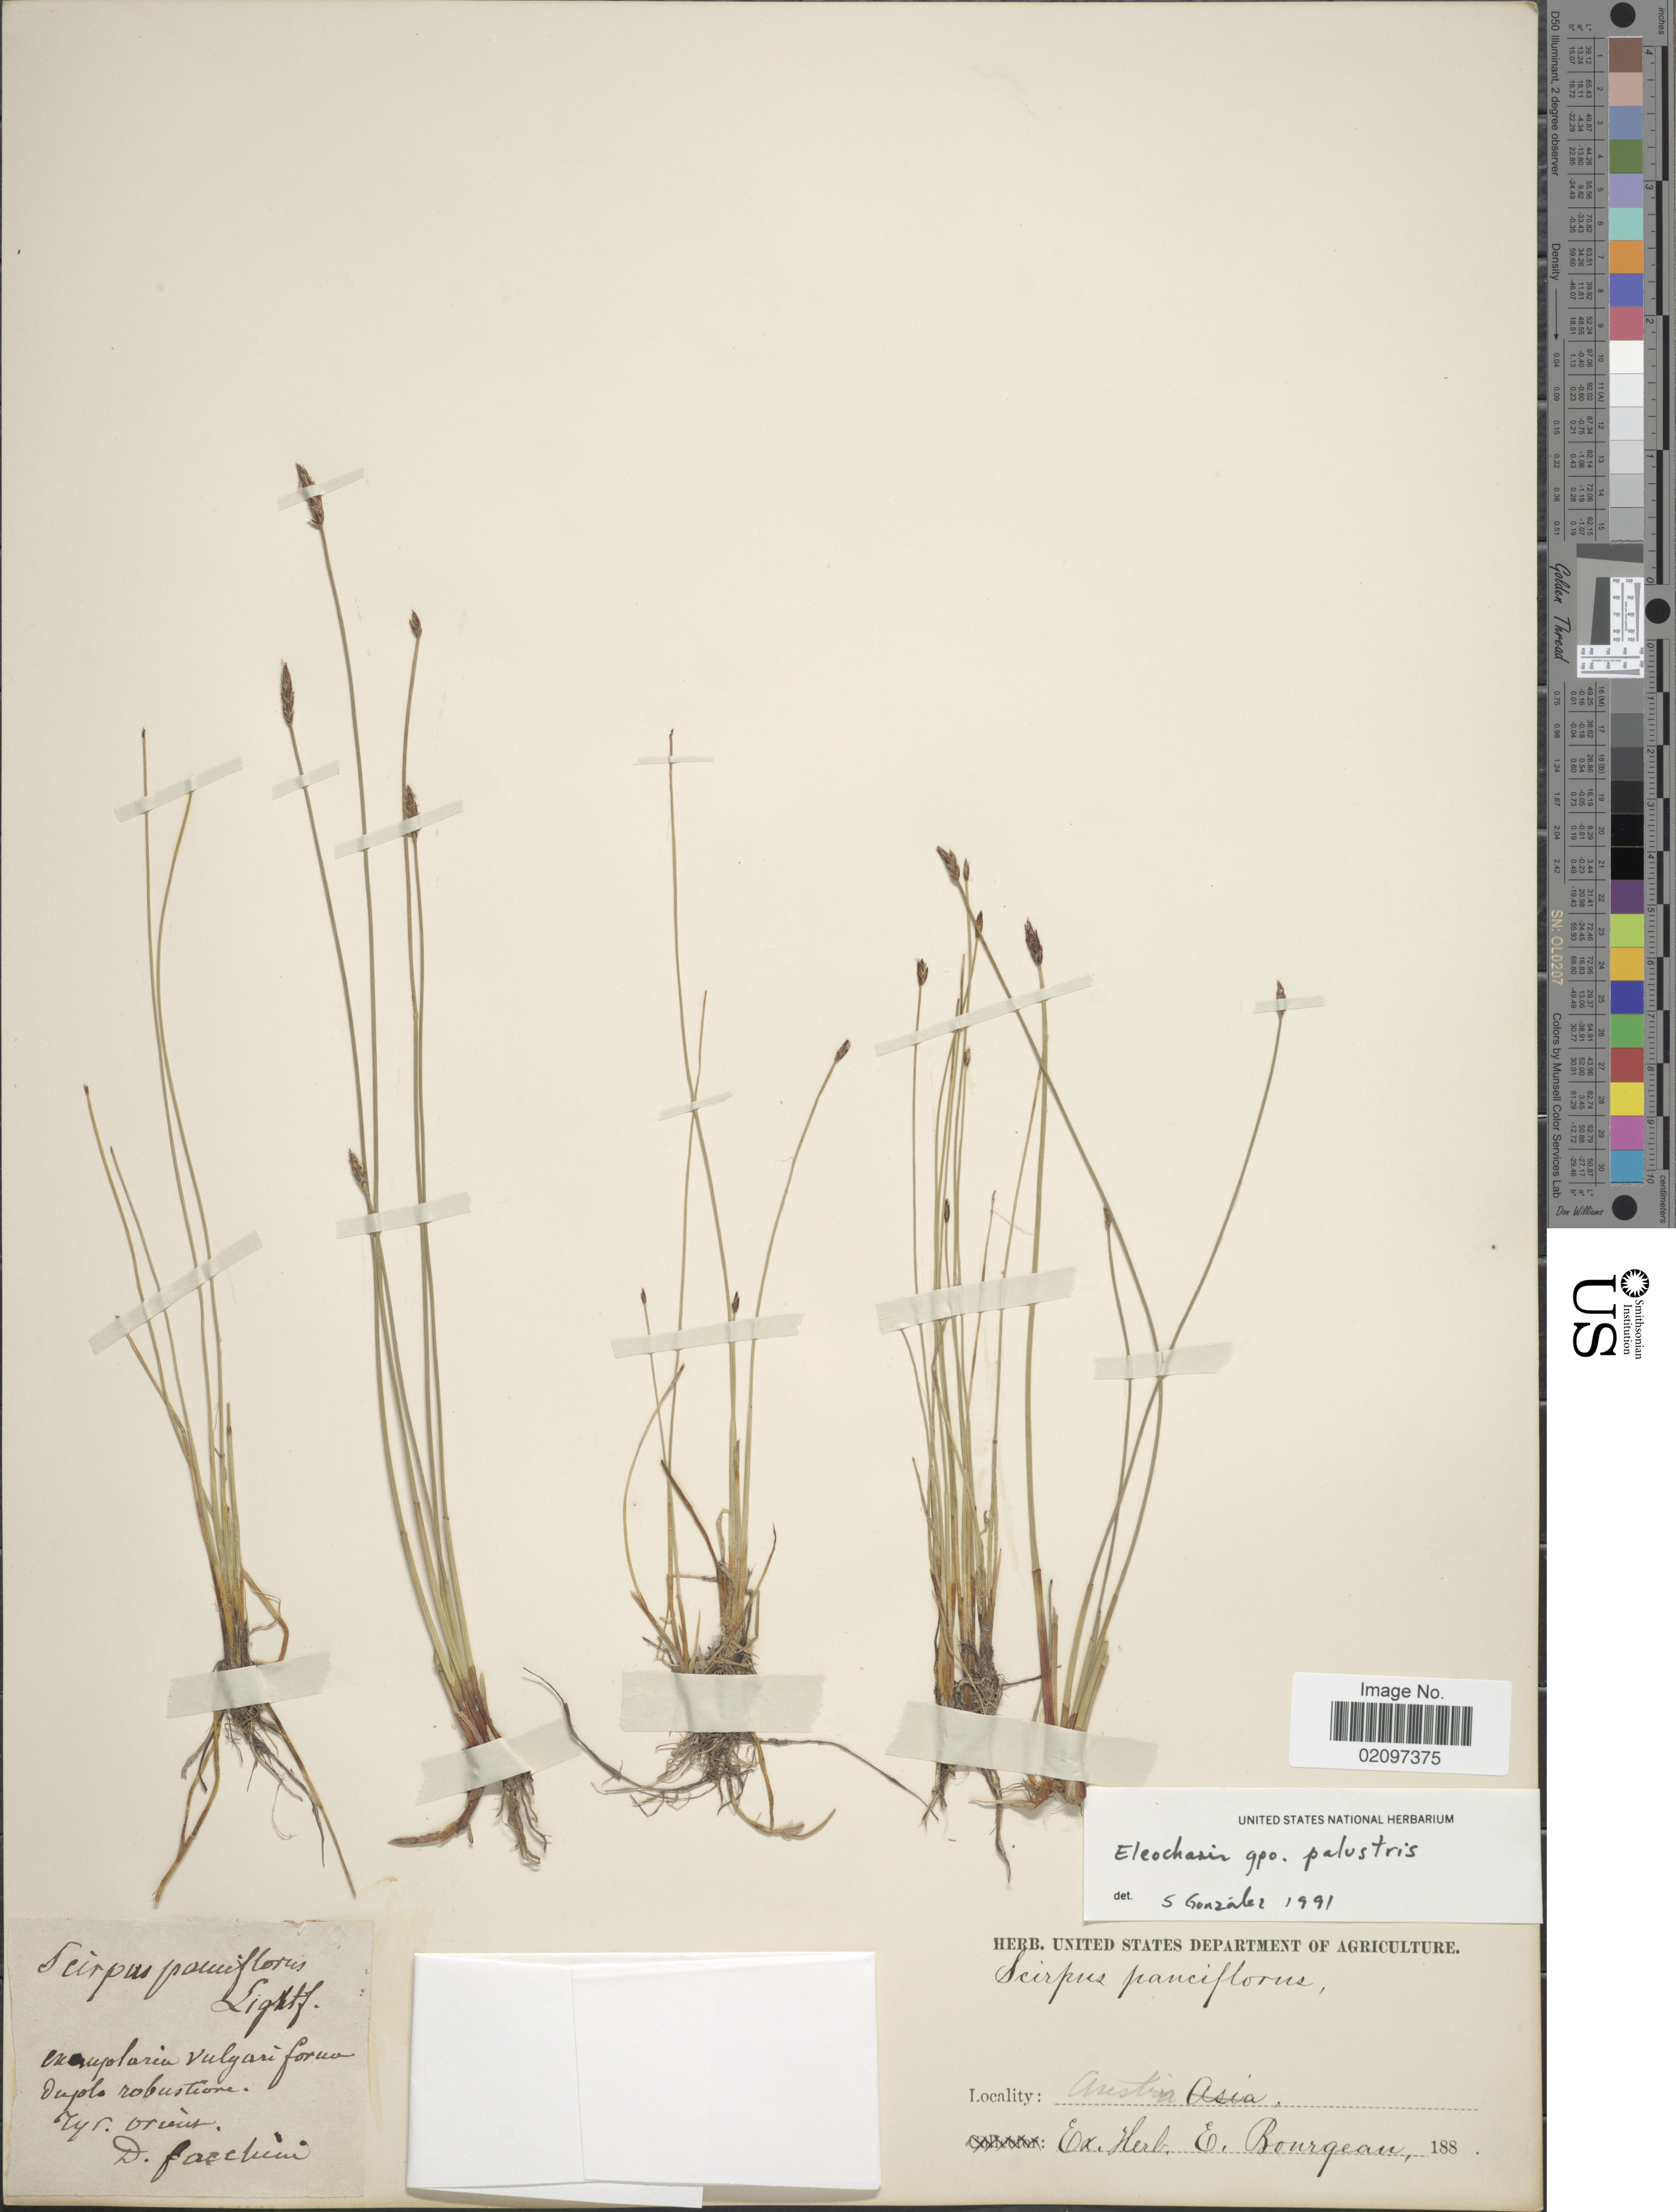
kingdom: Plantae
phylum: Tracheophyta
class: Liliopsida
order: Poales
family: Cyperaceae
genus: Eleocharis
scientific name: Eleocharis palustris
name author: (L.) Roem. & Schult.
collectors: D. Facchini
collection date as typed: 188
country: Austria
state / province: Tirol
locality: Tyr. Orient. Asia. Austria